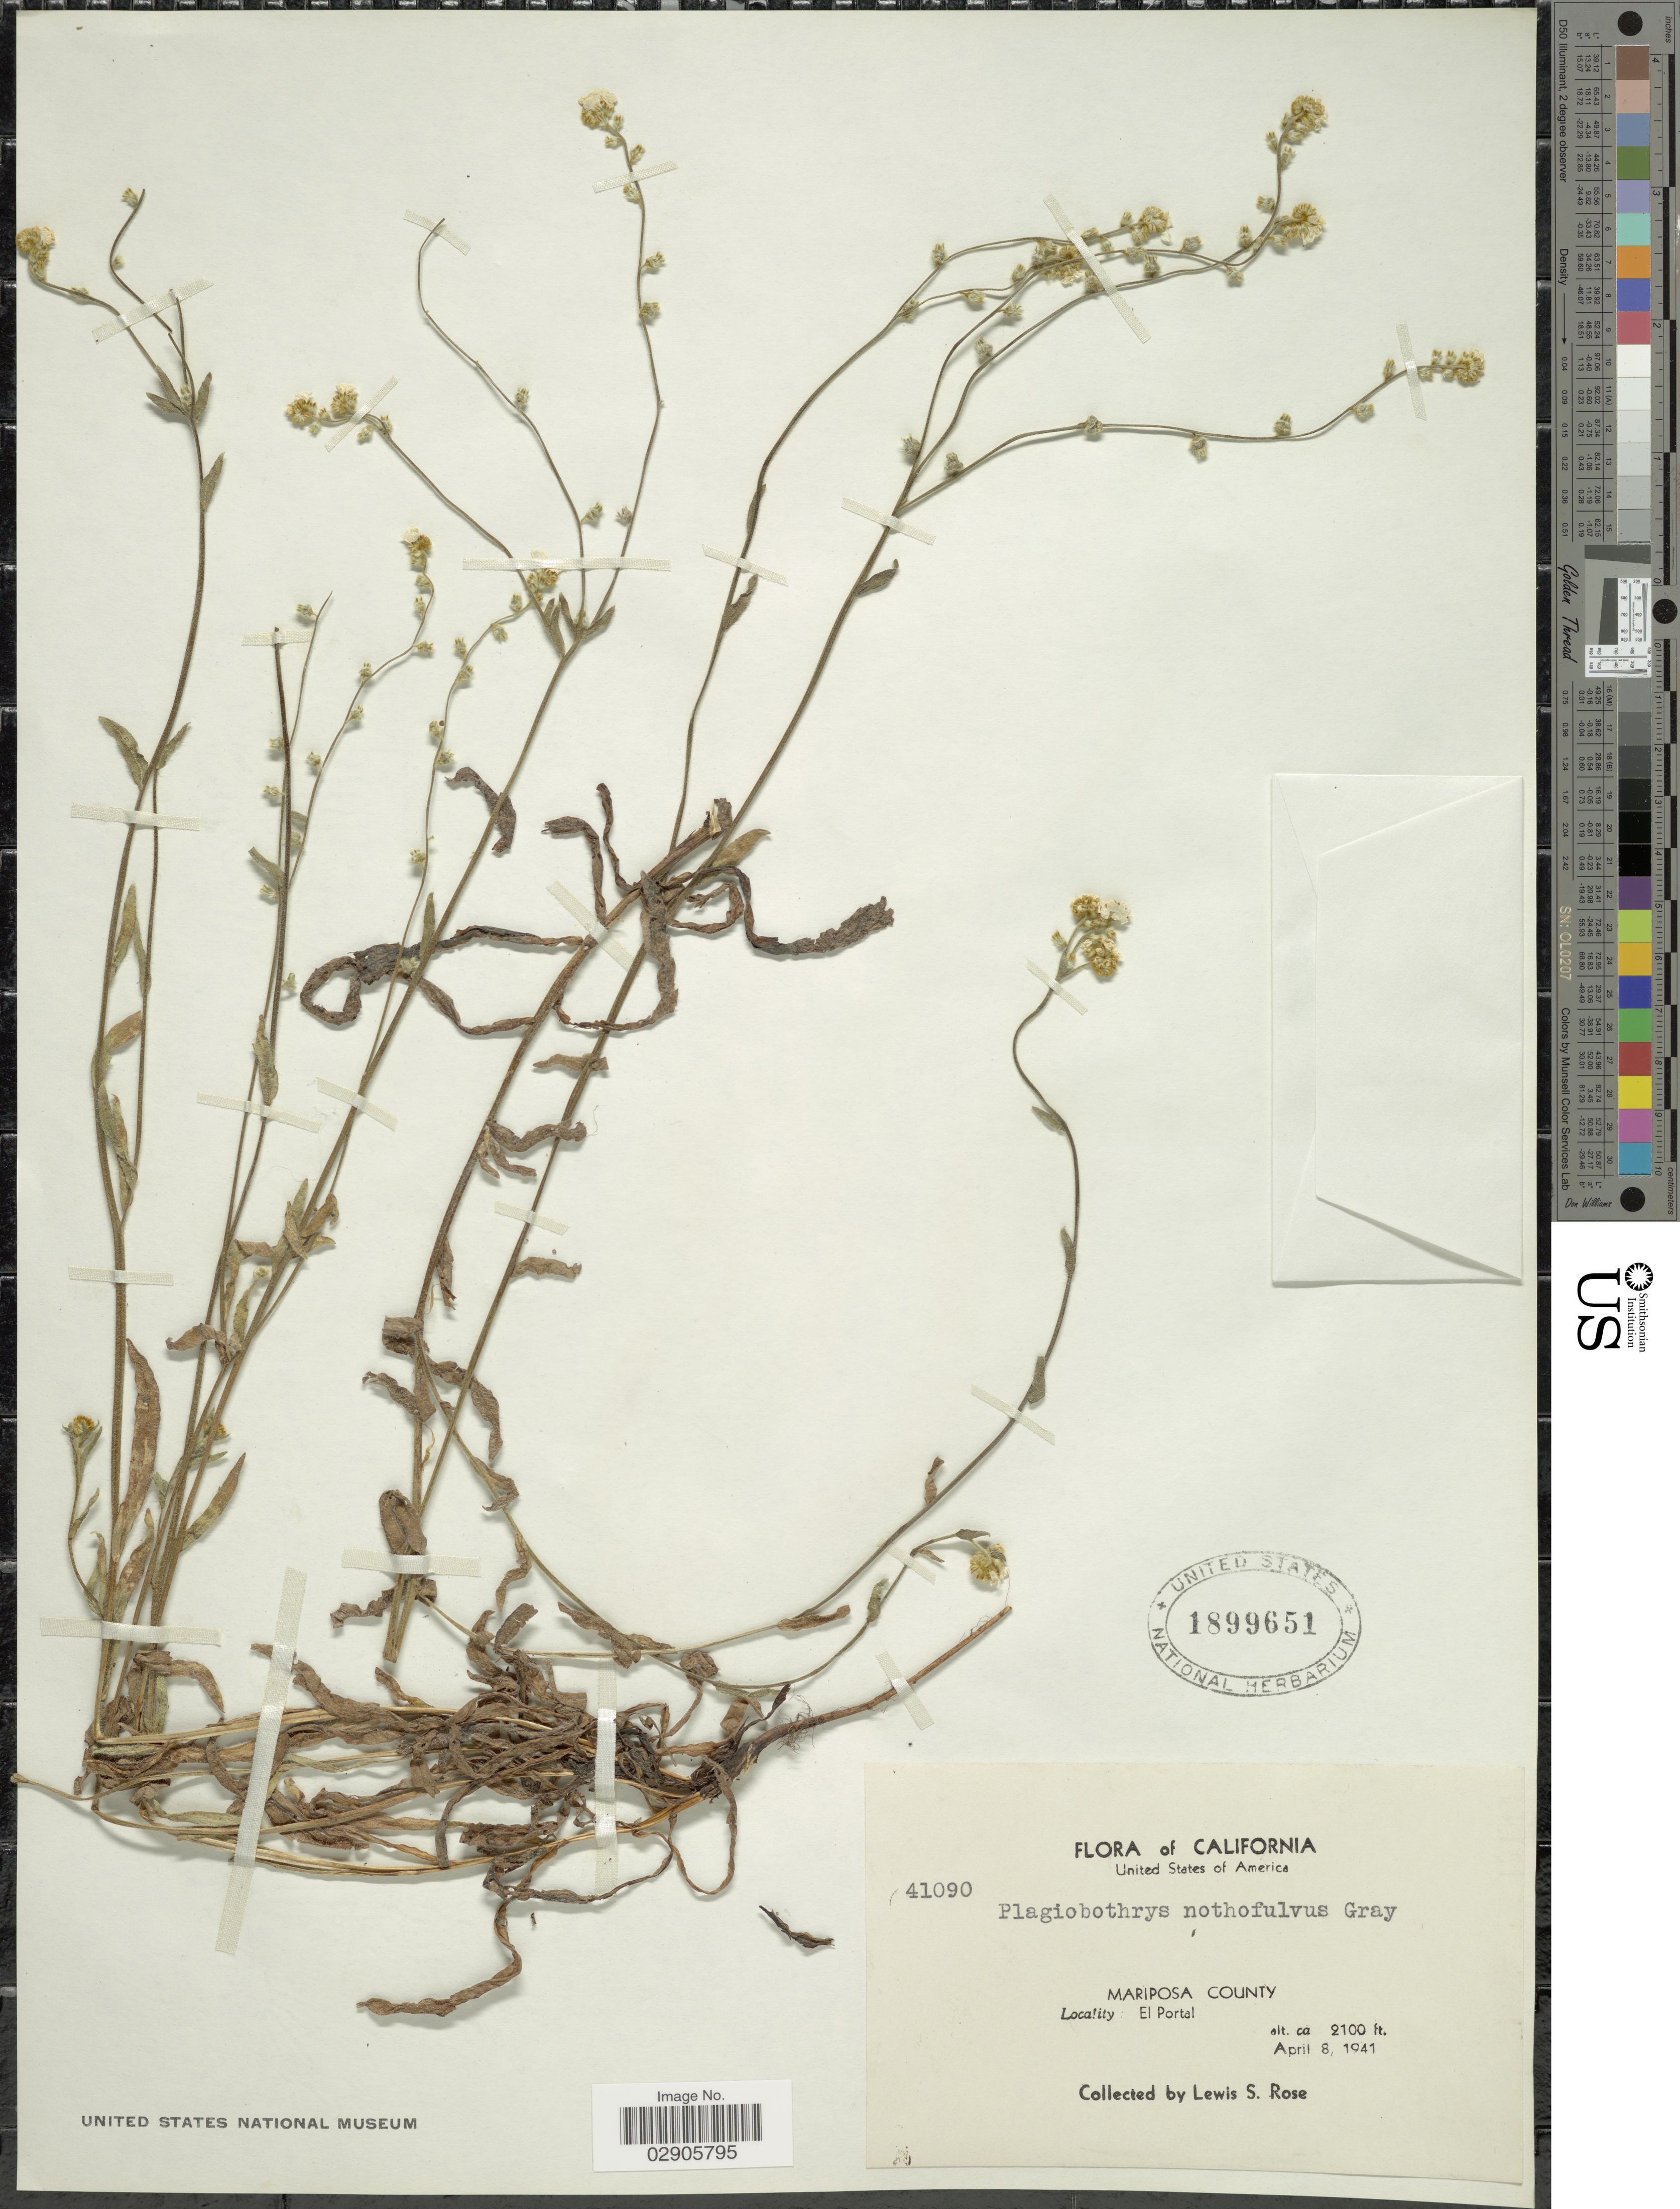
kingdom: Plantae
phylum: Tracheophyta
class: Magnoliopsida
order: Boraginales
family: Boraginaceae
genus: Plagiobothrys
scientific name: Plagiobothrys nothofulvus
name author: (A. Gray) A. Gray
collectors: L. S. Rose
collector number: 41090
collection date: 1941-04-08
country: United States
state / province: California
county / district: Mariposa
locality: Mariposa County. El Portal.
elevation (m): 640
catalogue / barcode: US 1899651